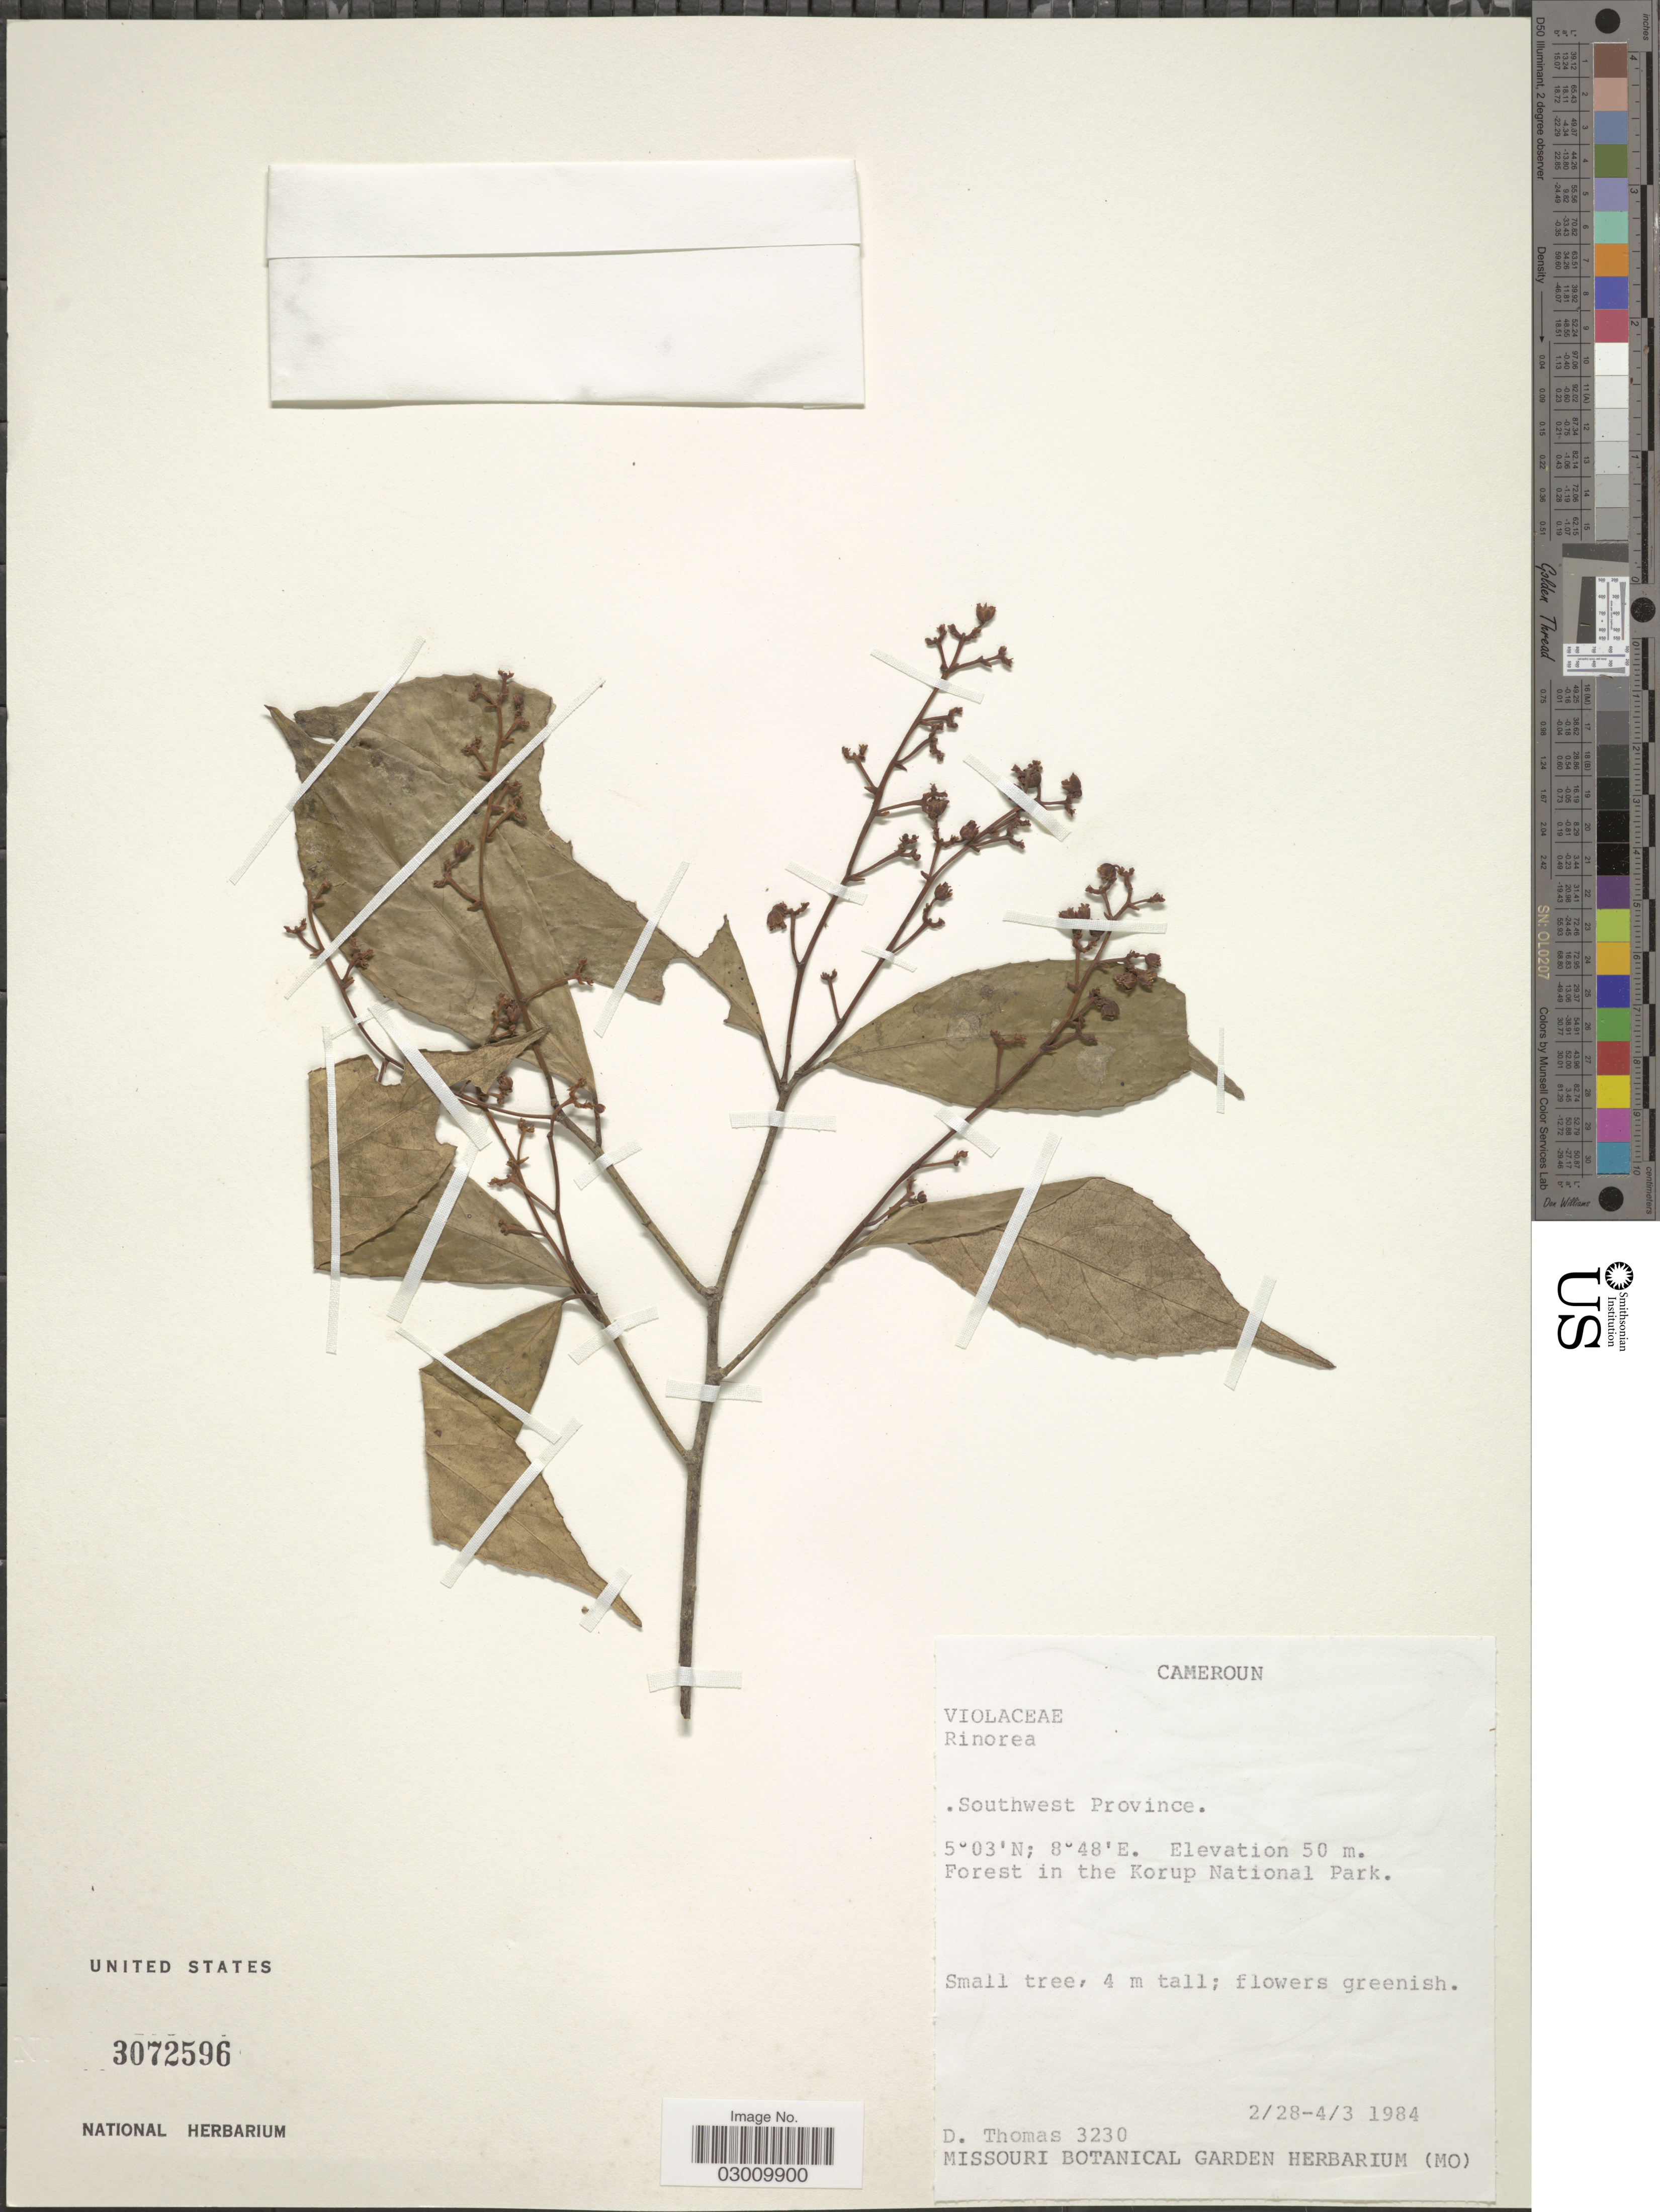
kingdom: Plantae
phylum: Tracheophyta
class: Magnoliopsida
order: Malpighiales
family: Violaceae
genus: Rinorea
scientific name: Rinorea sp.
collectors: D. Thomas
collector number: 3230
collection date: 1984-02-28/1984-04-03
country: Cameroon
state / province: Sud-Ouest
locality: Southwest Province. Forest in the Korup National Park.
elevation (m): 50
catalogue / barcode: US 3072596